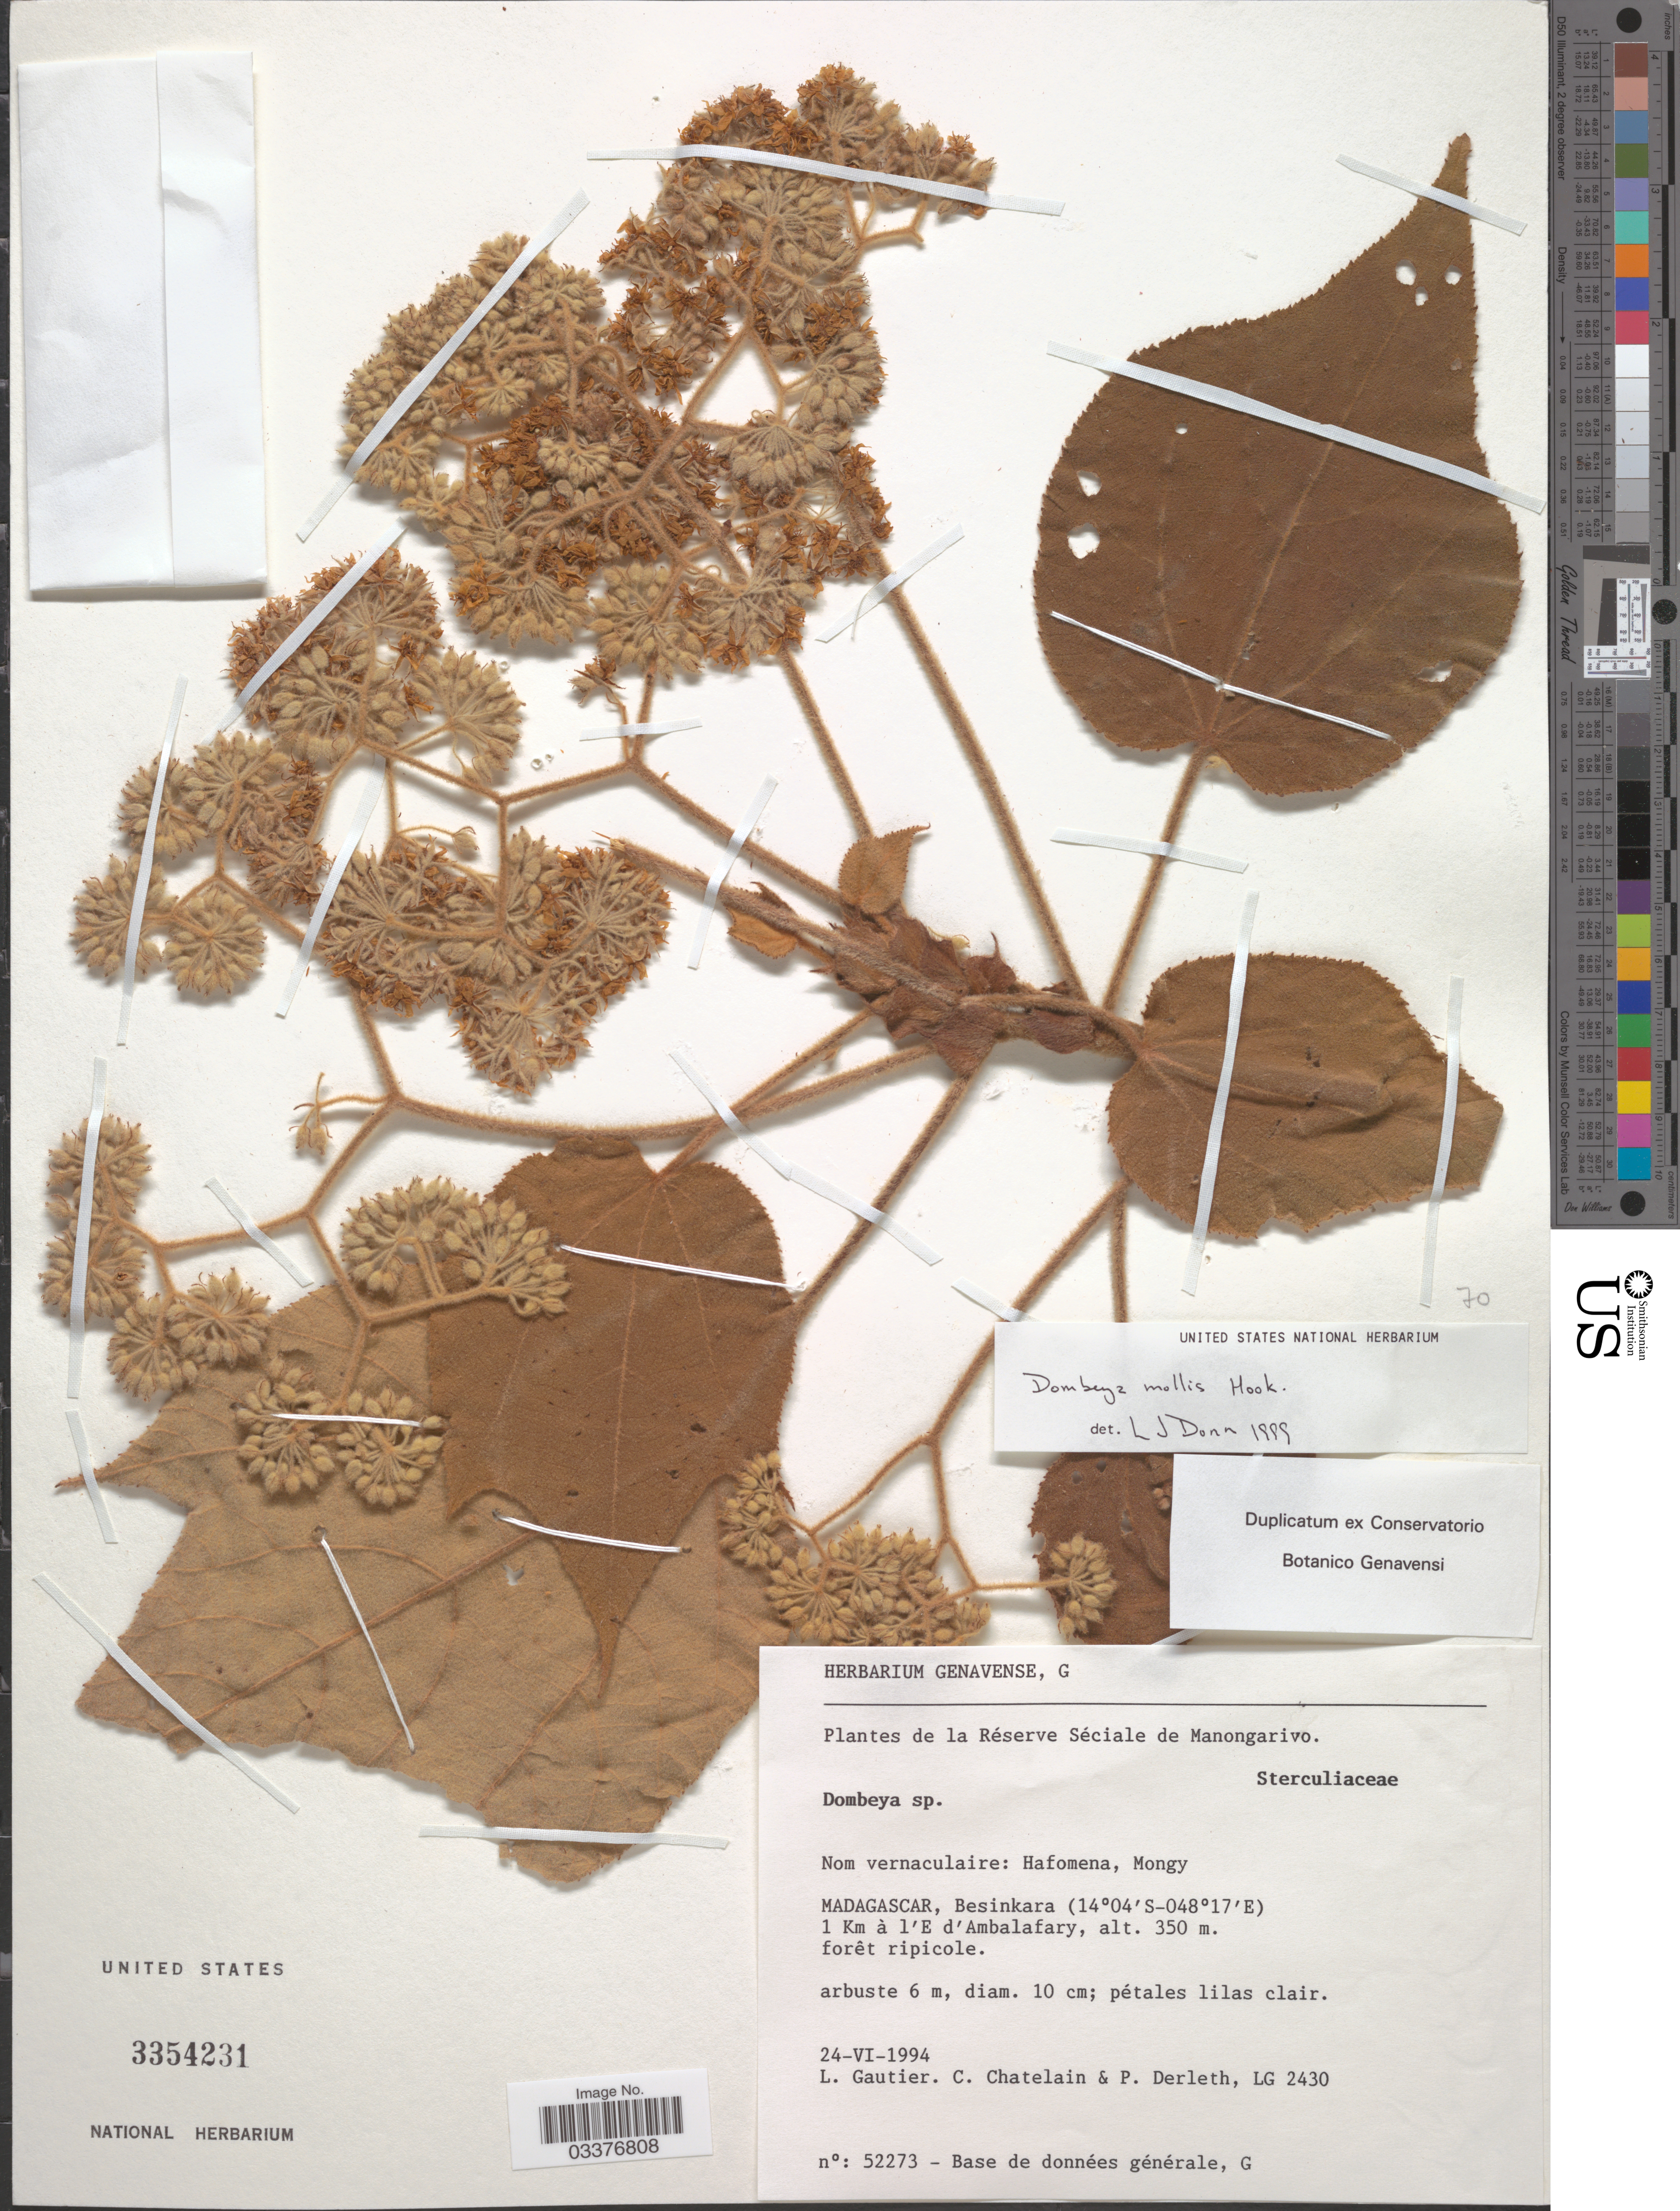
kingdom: Plantae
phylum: Tracheophyta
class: Magnoliopsida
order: Malvales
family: Malvaceae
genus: Dombeya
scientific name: Dombeya mollis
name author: Hook.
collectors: L. Gautier, C. Chatelain & P. Derleth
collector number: LG 2430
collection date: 1994-06-24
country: Madagascar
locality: Réserve Séciale de Manongarivo. Besinkara 1 Km à l' E d'Ambalafary.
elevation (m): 350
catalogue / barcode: US 3354231